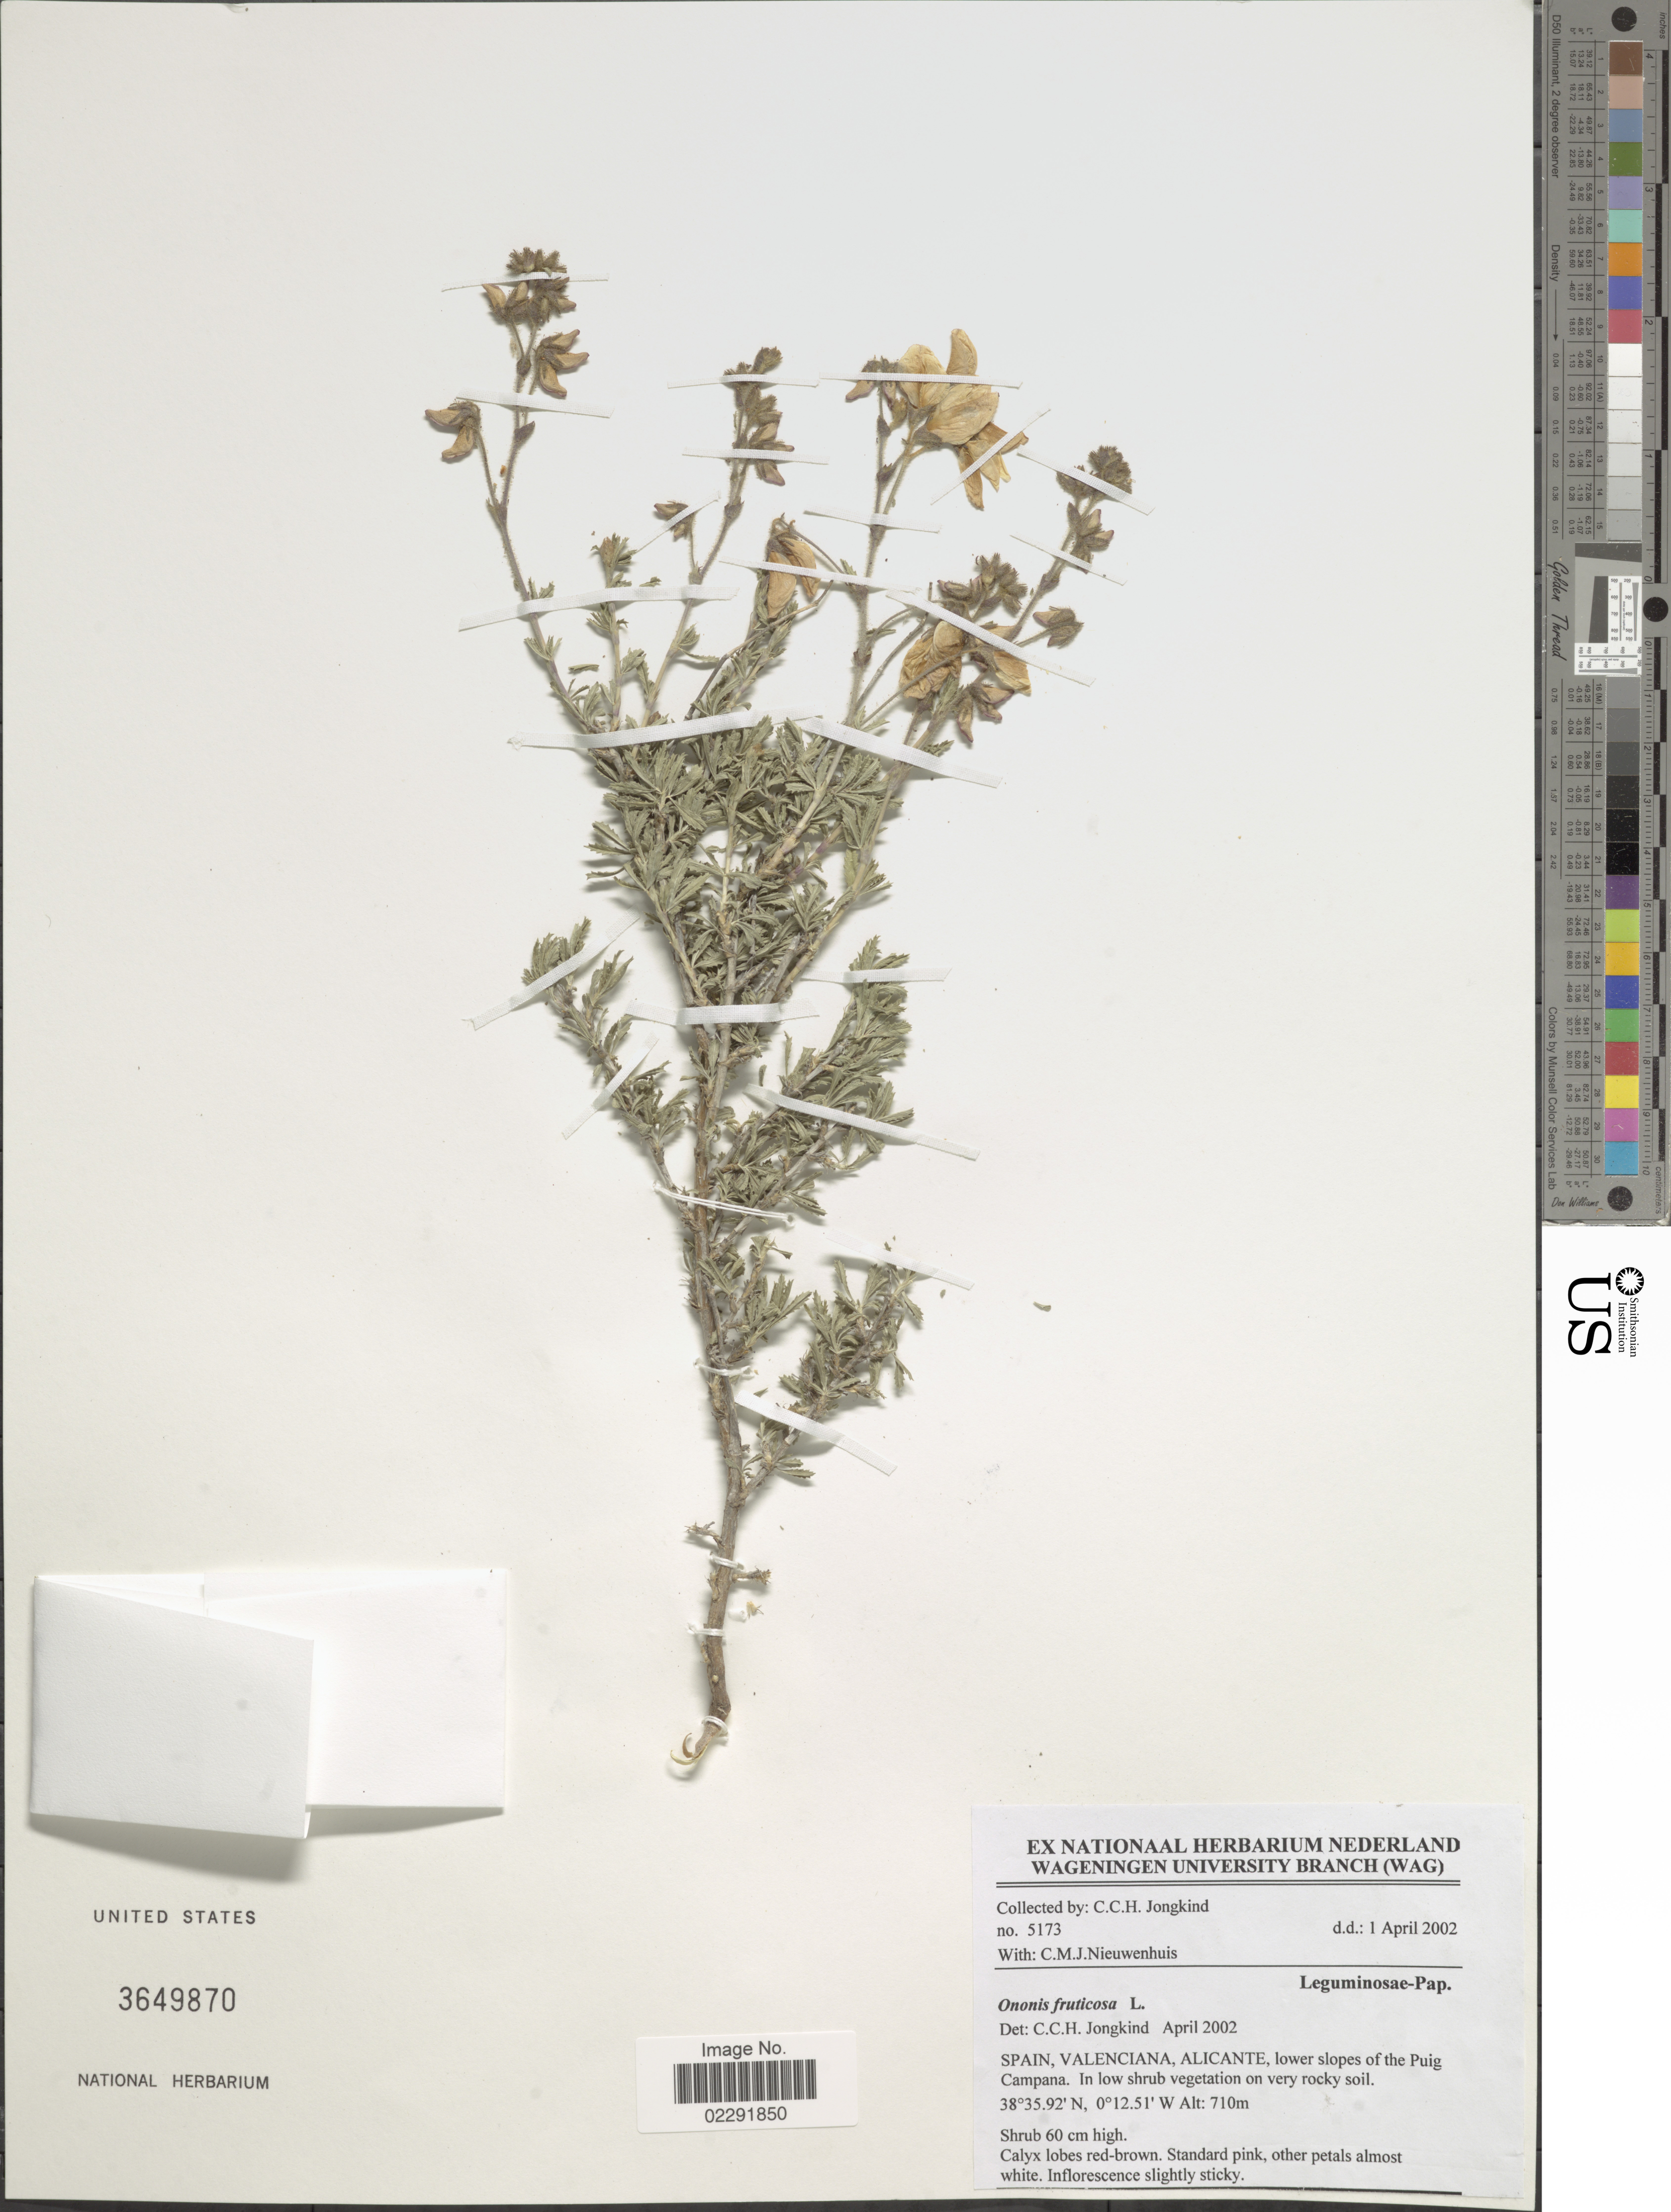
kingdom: Plantae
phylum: Tracheophyta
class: Magnoliopsida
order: Fabales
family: Fabaceae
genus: Ononis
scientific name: Ononis fruticosa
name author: L.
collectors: C. C. Jongkind & C. Nieuwenhuis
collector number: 5173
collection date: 2002-04-01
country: Spain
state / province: Valenciana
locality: Alicante, lower slopes of the Puig Campana.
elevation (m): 710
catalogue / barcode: US 3649870